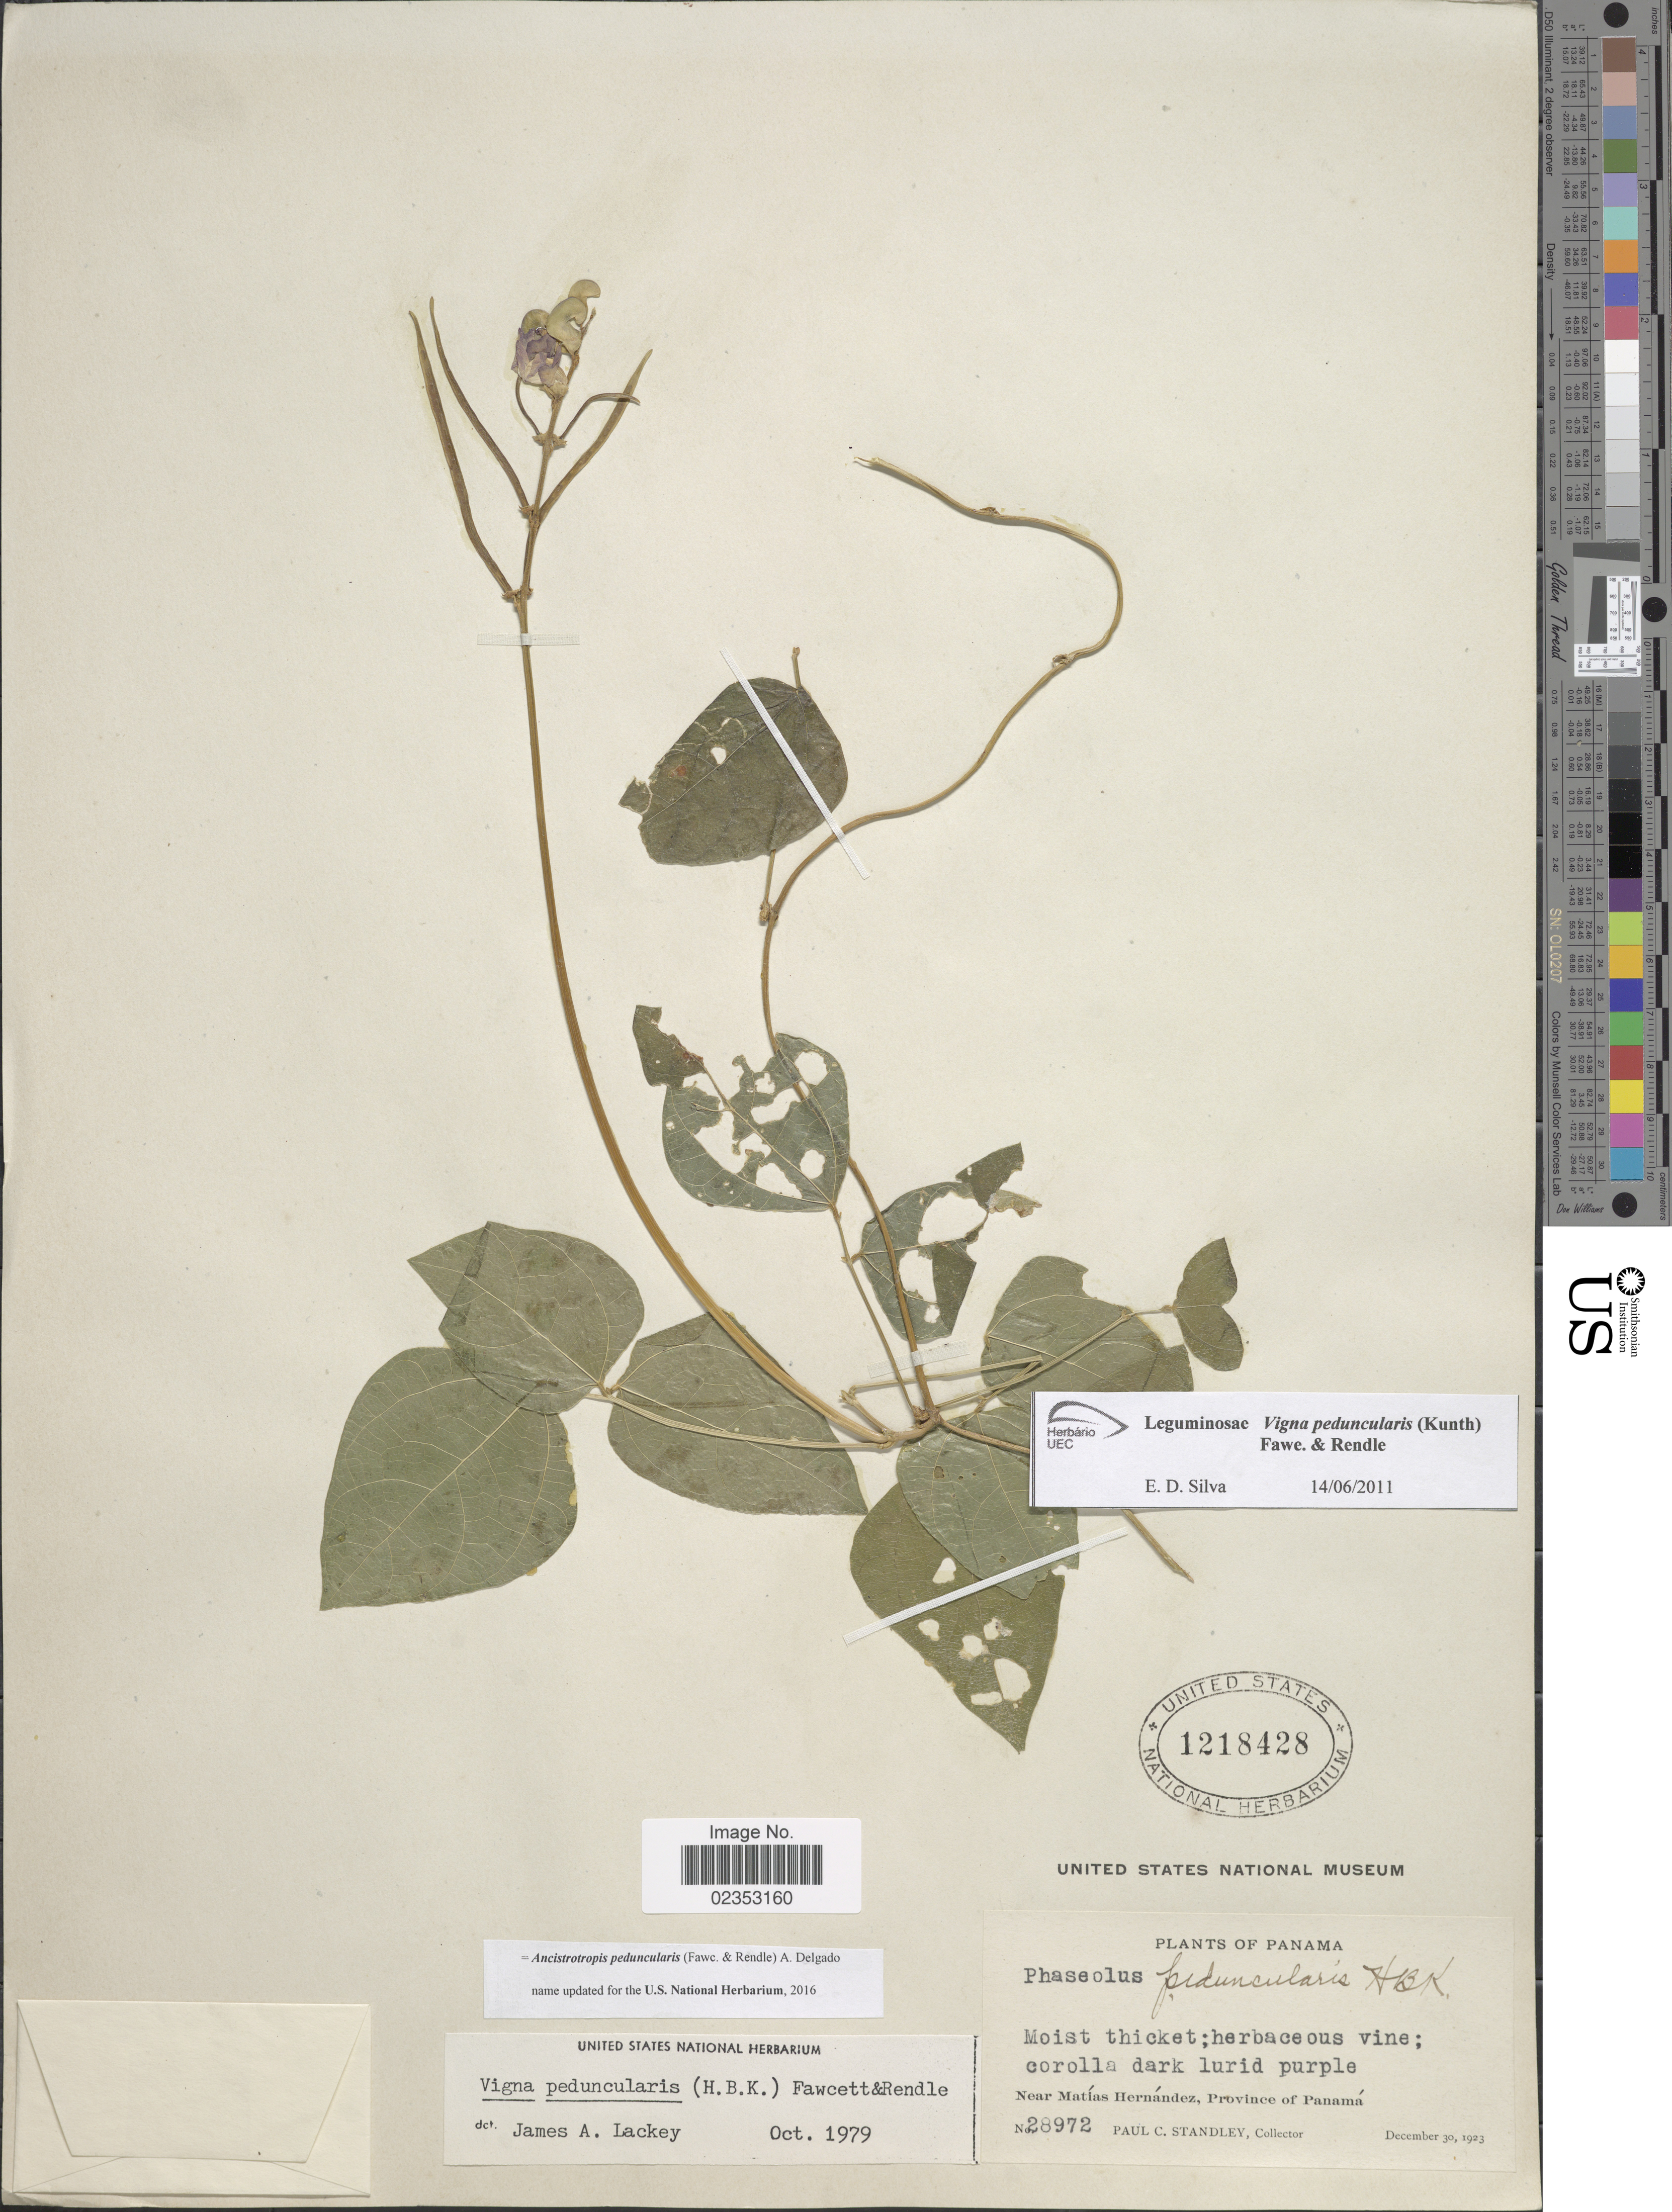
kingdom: Plantae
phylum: Tracheophyta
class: Magnoliopsida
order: Fabales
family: Fabaceae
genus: Ancistrotropis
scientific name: Ancistrotropis peduncularis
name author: (Fawc. & Rendle) A. Delgado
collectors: P. C. Standley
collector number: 28972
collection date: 1923-12-30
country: Panama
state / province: Panamá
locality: Near Matias Hernandez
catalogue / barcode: US 1218428